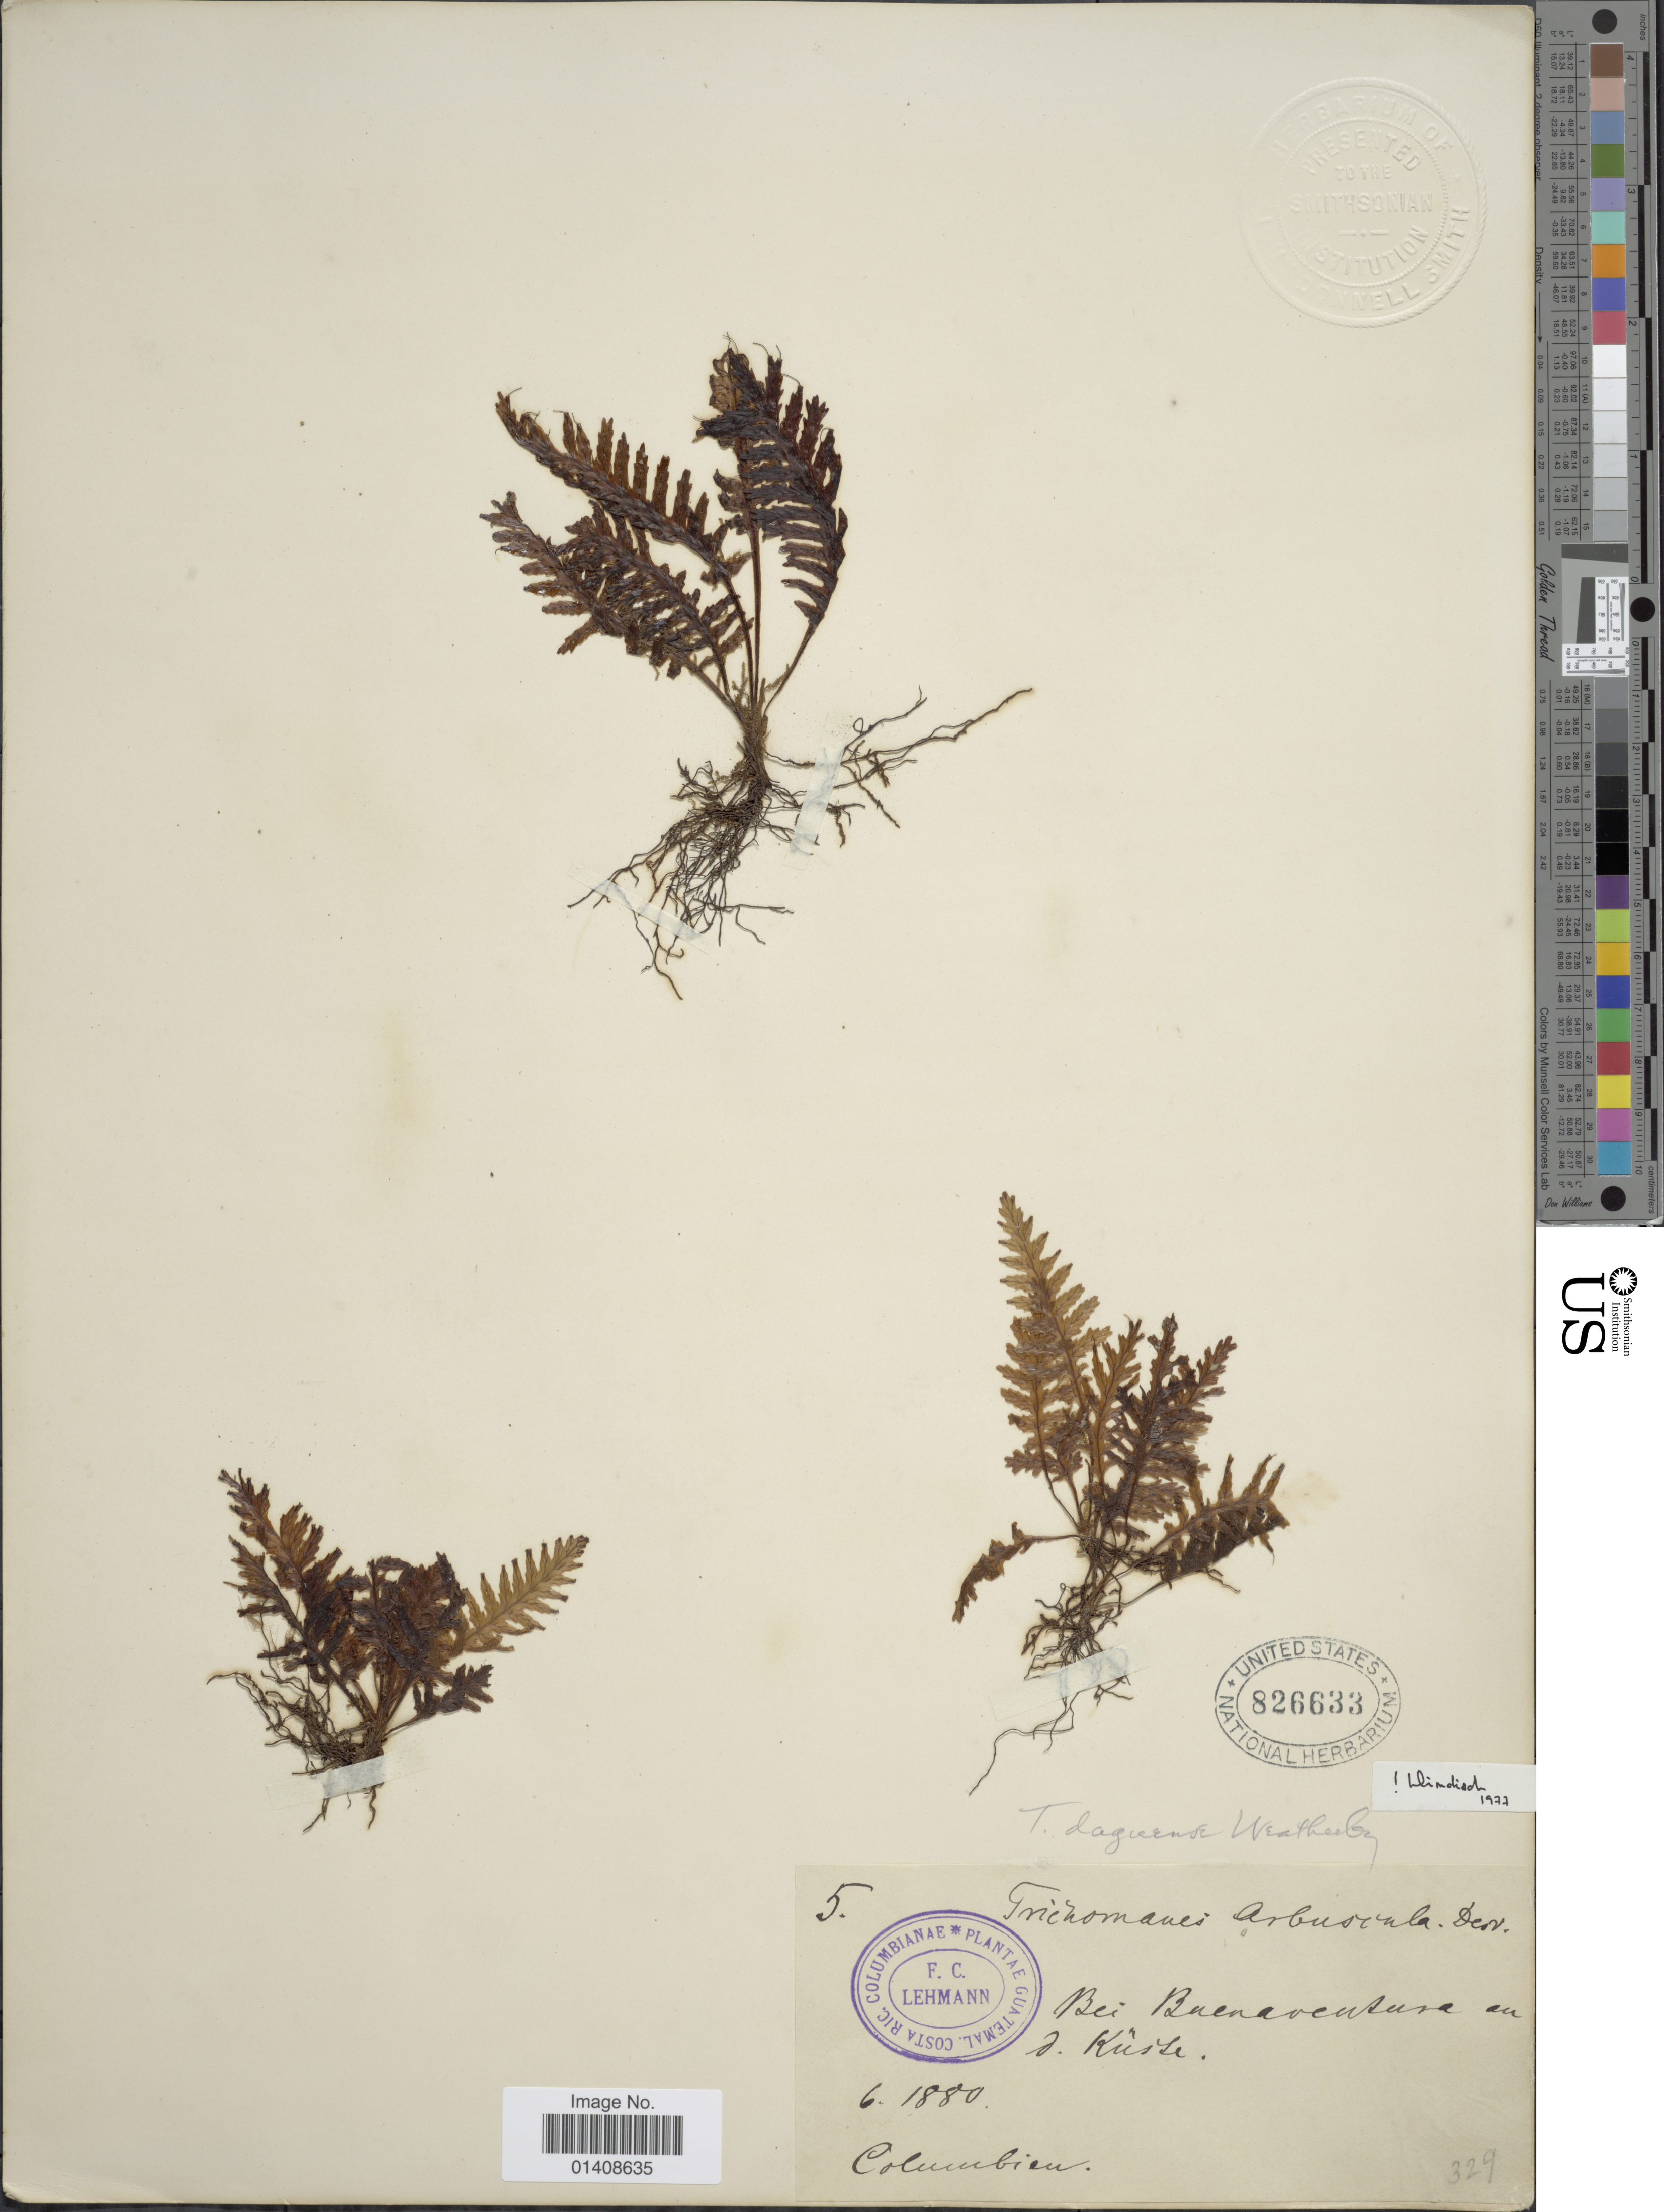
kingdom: Plantae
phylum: Tracheophyta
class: Polypodiopsida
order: Hymenophyllales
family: Hymenophyllaceae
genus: Trichomanes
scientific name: Trichomanes delicatum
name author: Bosch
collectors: F. C. Lehmann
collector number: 329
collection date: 1880-06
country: Colombia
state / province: Valle del Cauca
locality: Bei Buenaventura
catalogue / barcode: US 826633